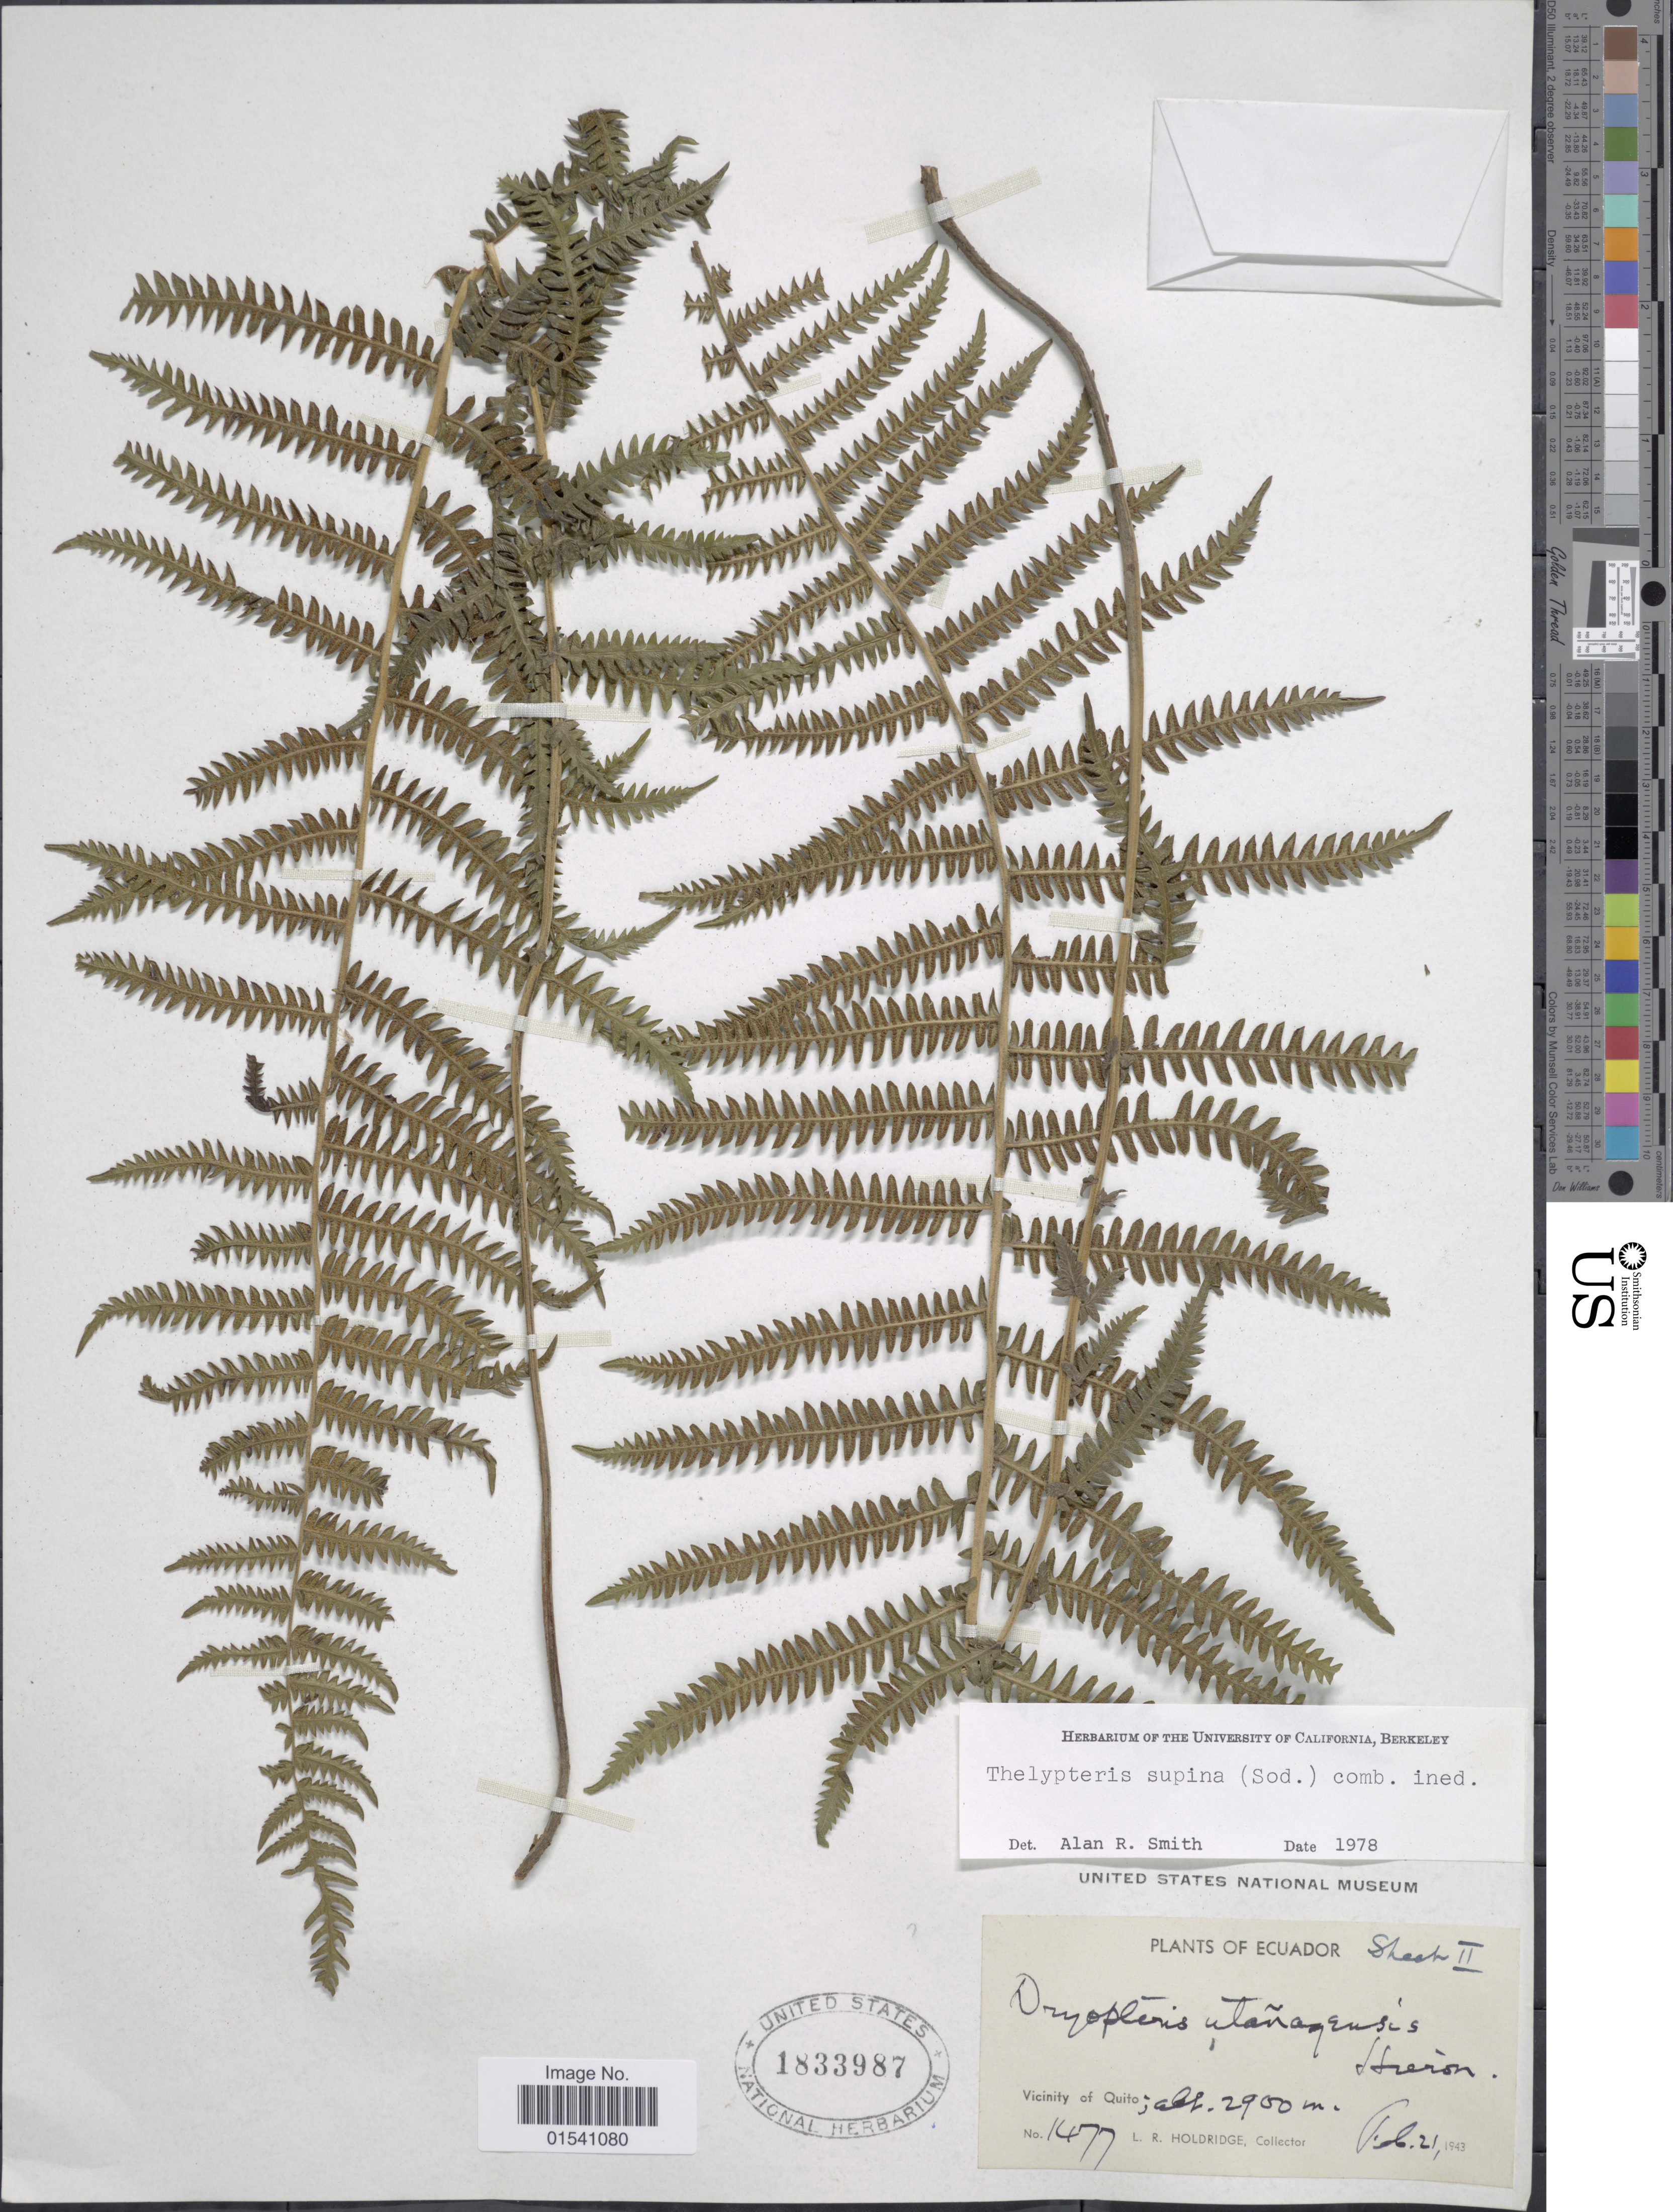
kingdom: Plantae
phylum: Tracheophyta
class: Polypodiopsida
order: Polypodiales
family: Thelypteridaceae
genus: Amauropelta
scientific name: Amauropelta supina (Sodiro) comb. nov., ined 2015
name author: (Sodiro)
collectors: L. Holdridge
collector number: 1477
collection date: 1943-02-21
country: Ecuador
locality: Vicinity of Quito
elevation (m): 2900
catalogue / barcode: US 1833987